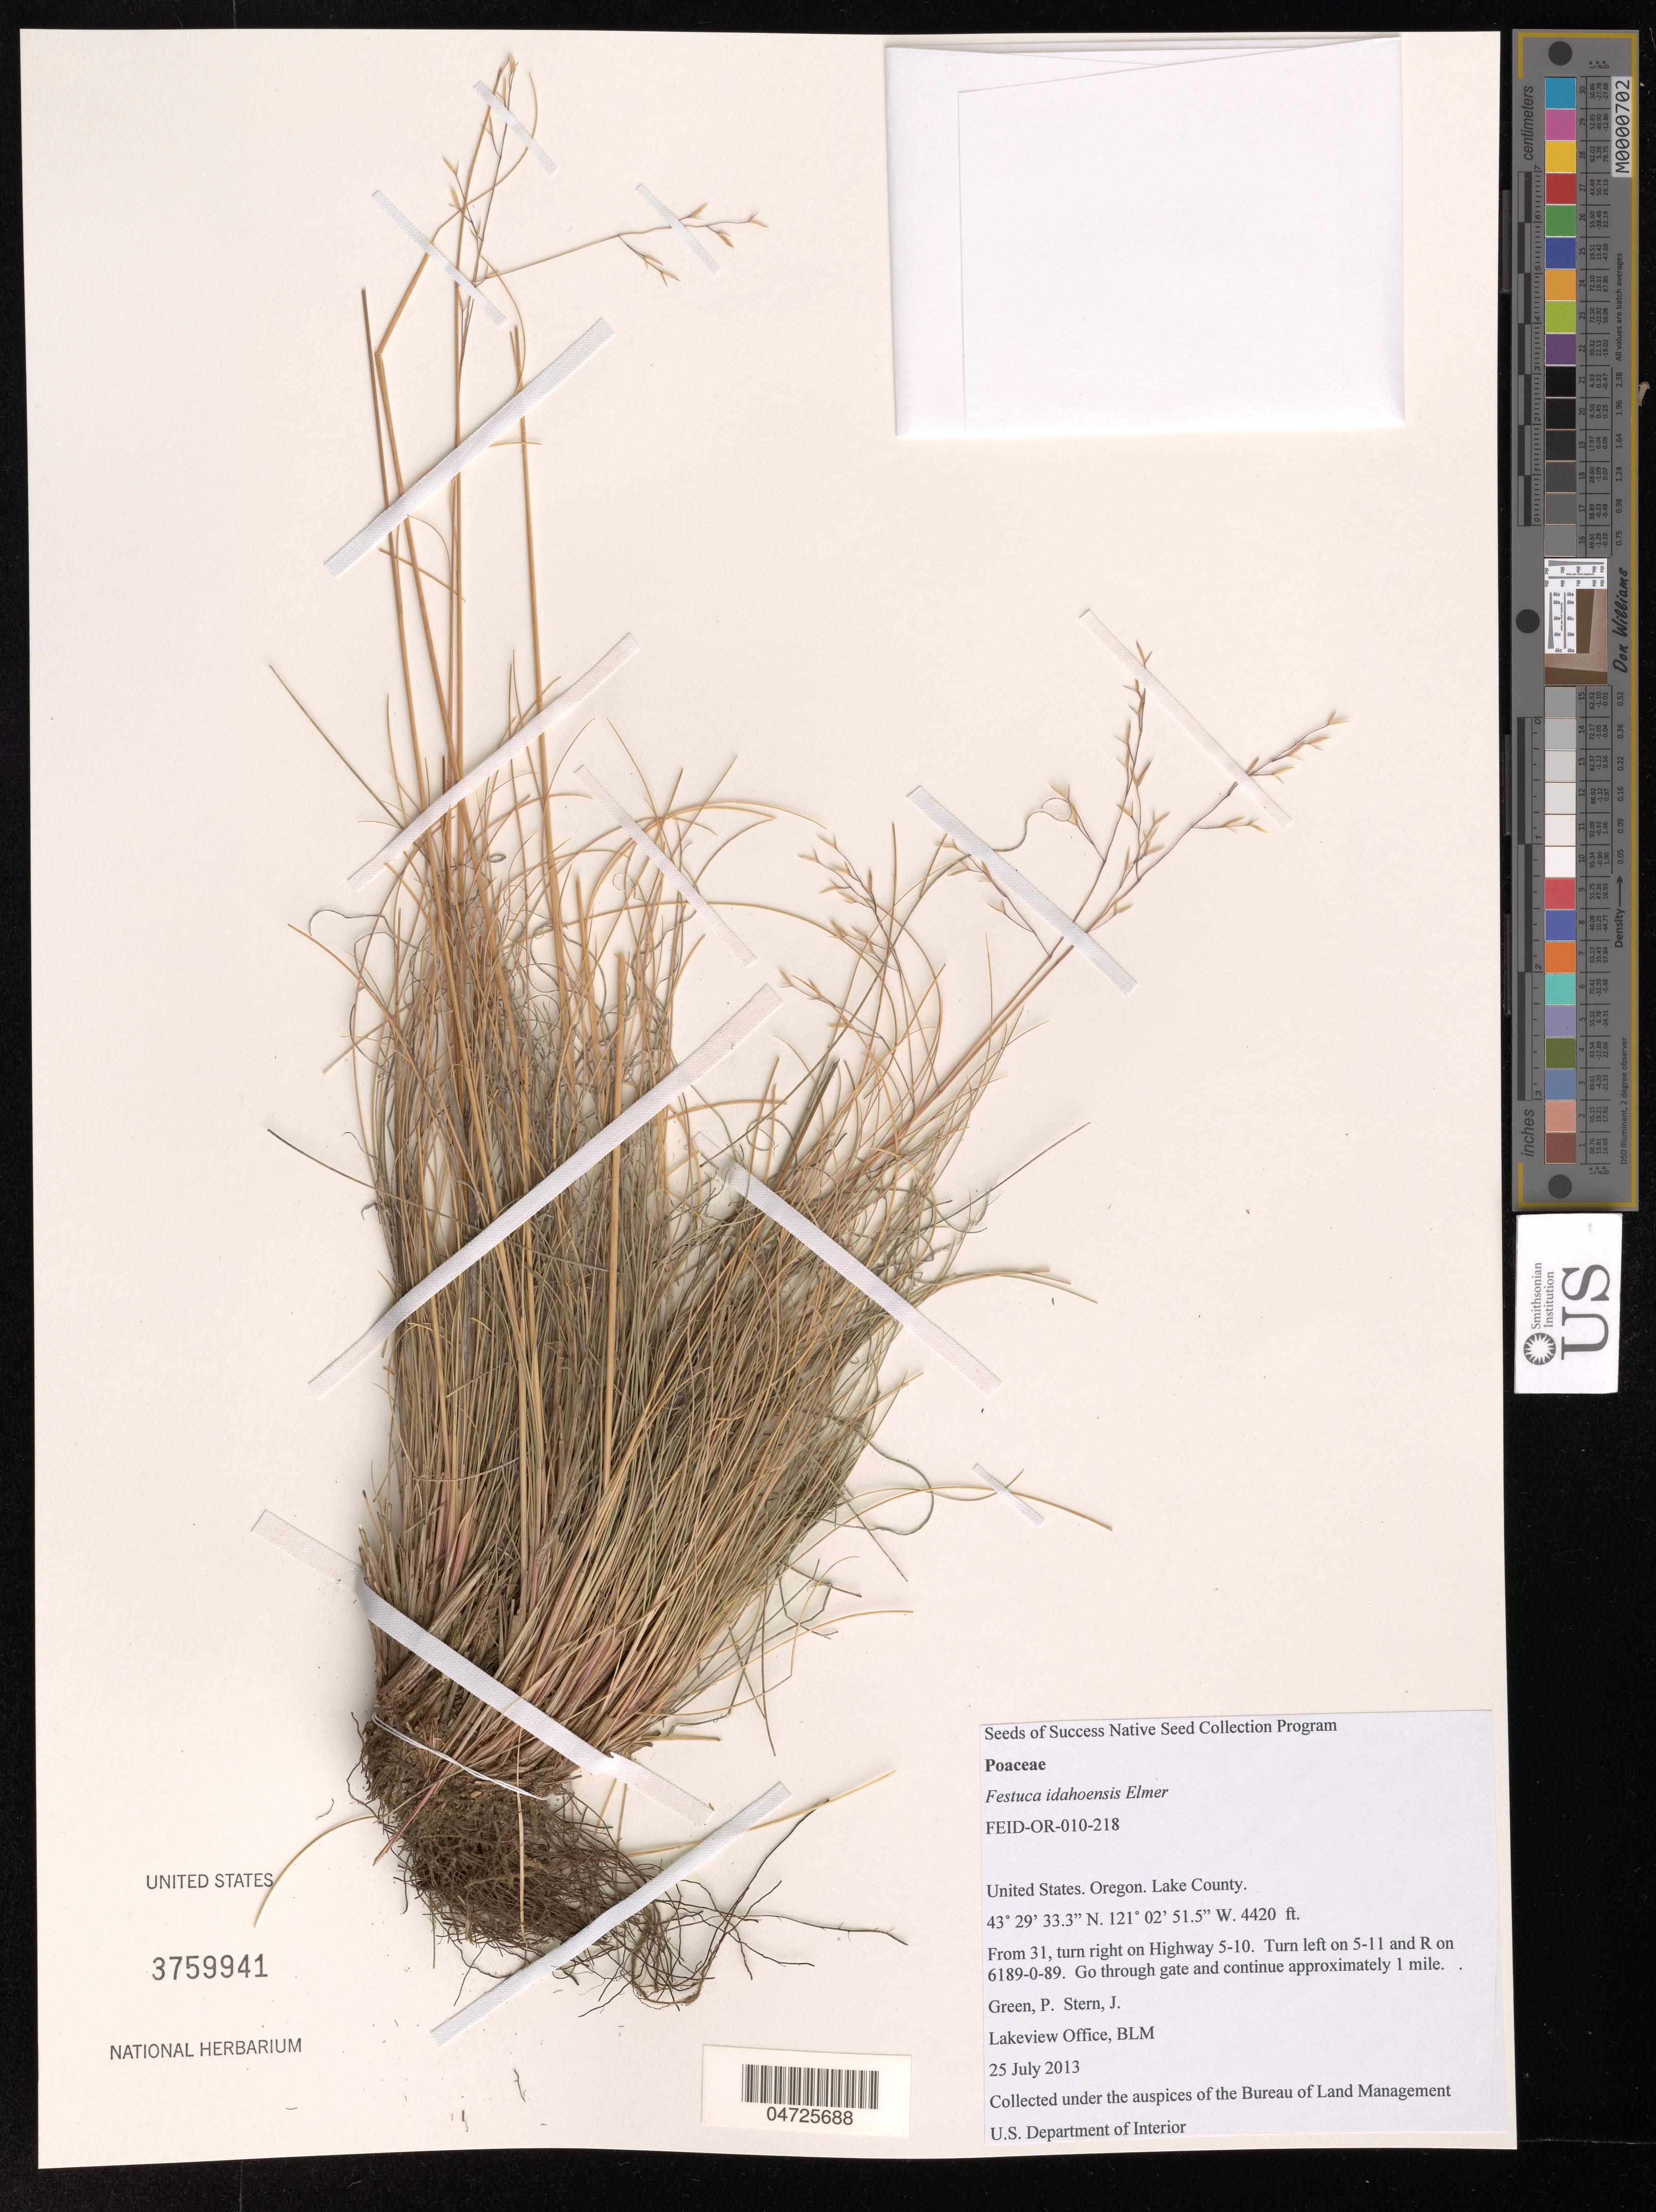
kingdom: Plantae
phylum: Tracheophyta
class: Liliopsida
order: Poales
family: Poaceae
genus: Festuca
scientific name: Festuca idahoensis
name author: Elmer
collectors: P. Green & J. Stern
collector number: FEID-OR-010-218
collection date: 2013-07-25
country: United States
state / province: Oregon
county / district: Lake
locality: Lake County. From 31, turn right on Highway 5-10. Turn left on 5-11 and R on 6189-0-89. Go through gate and continue approximately 1 mile.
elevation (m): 1347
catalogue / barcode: US 3759941